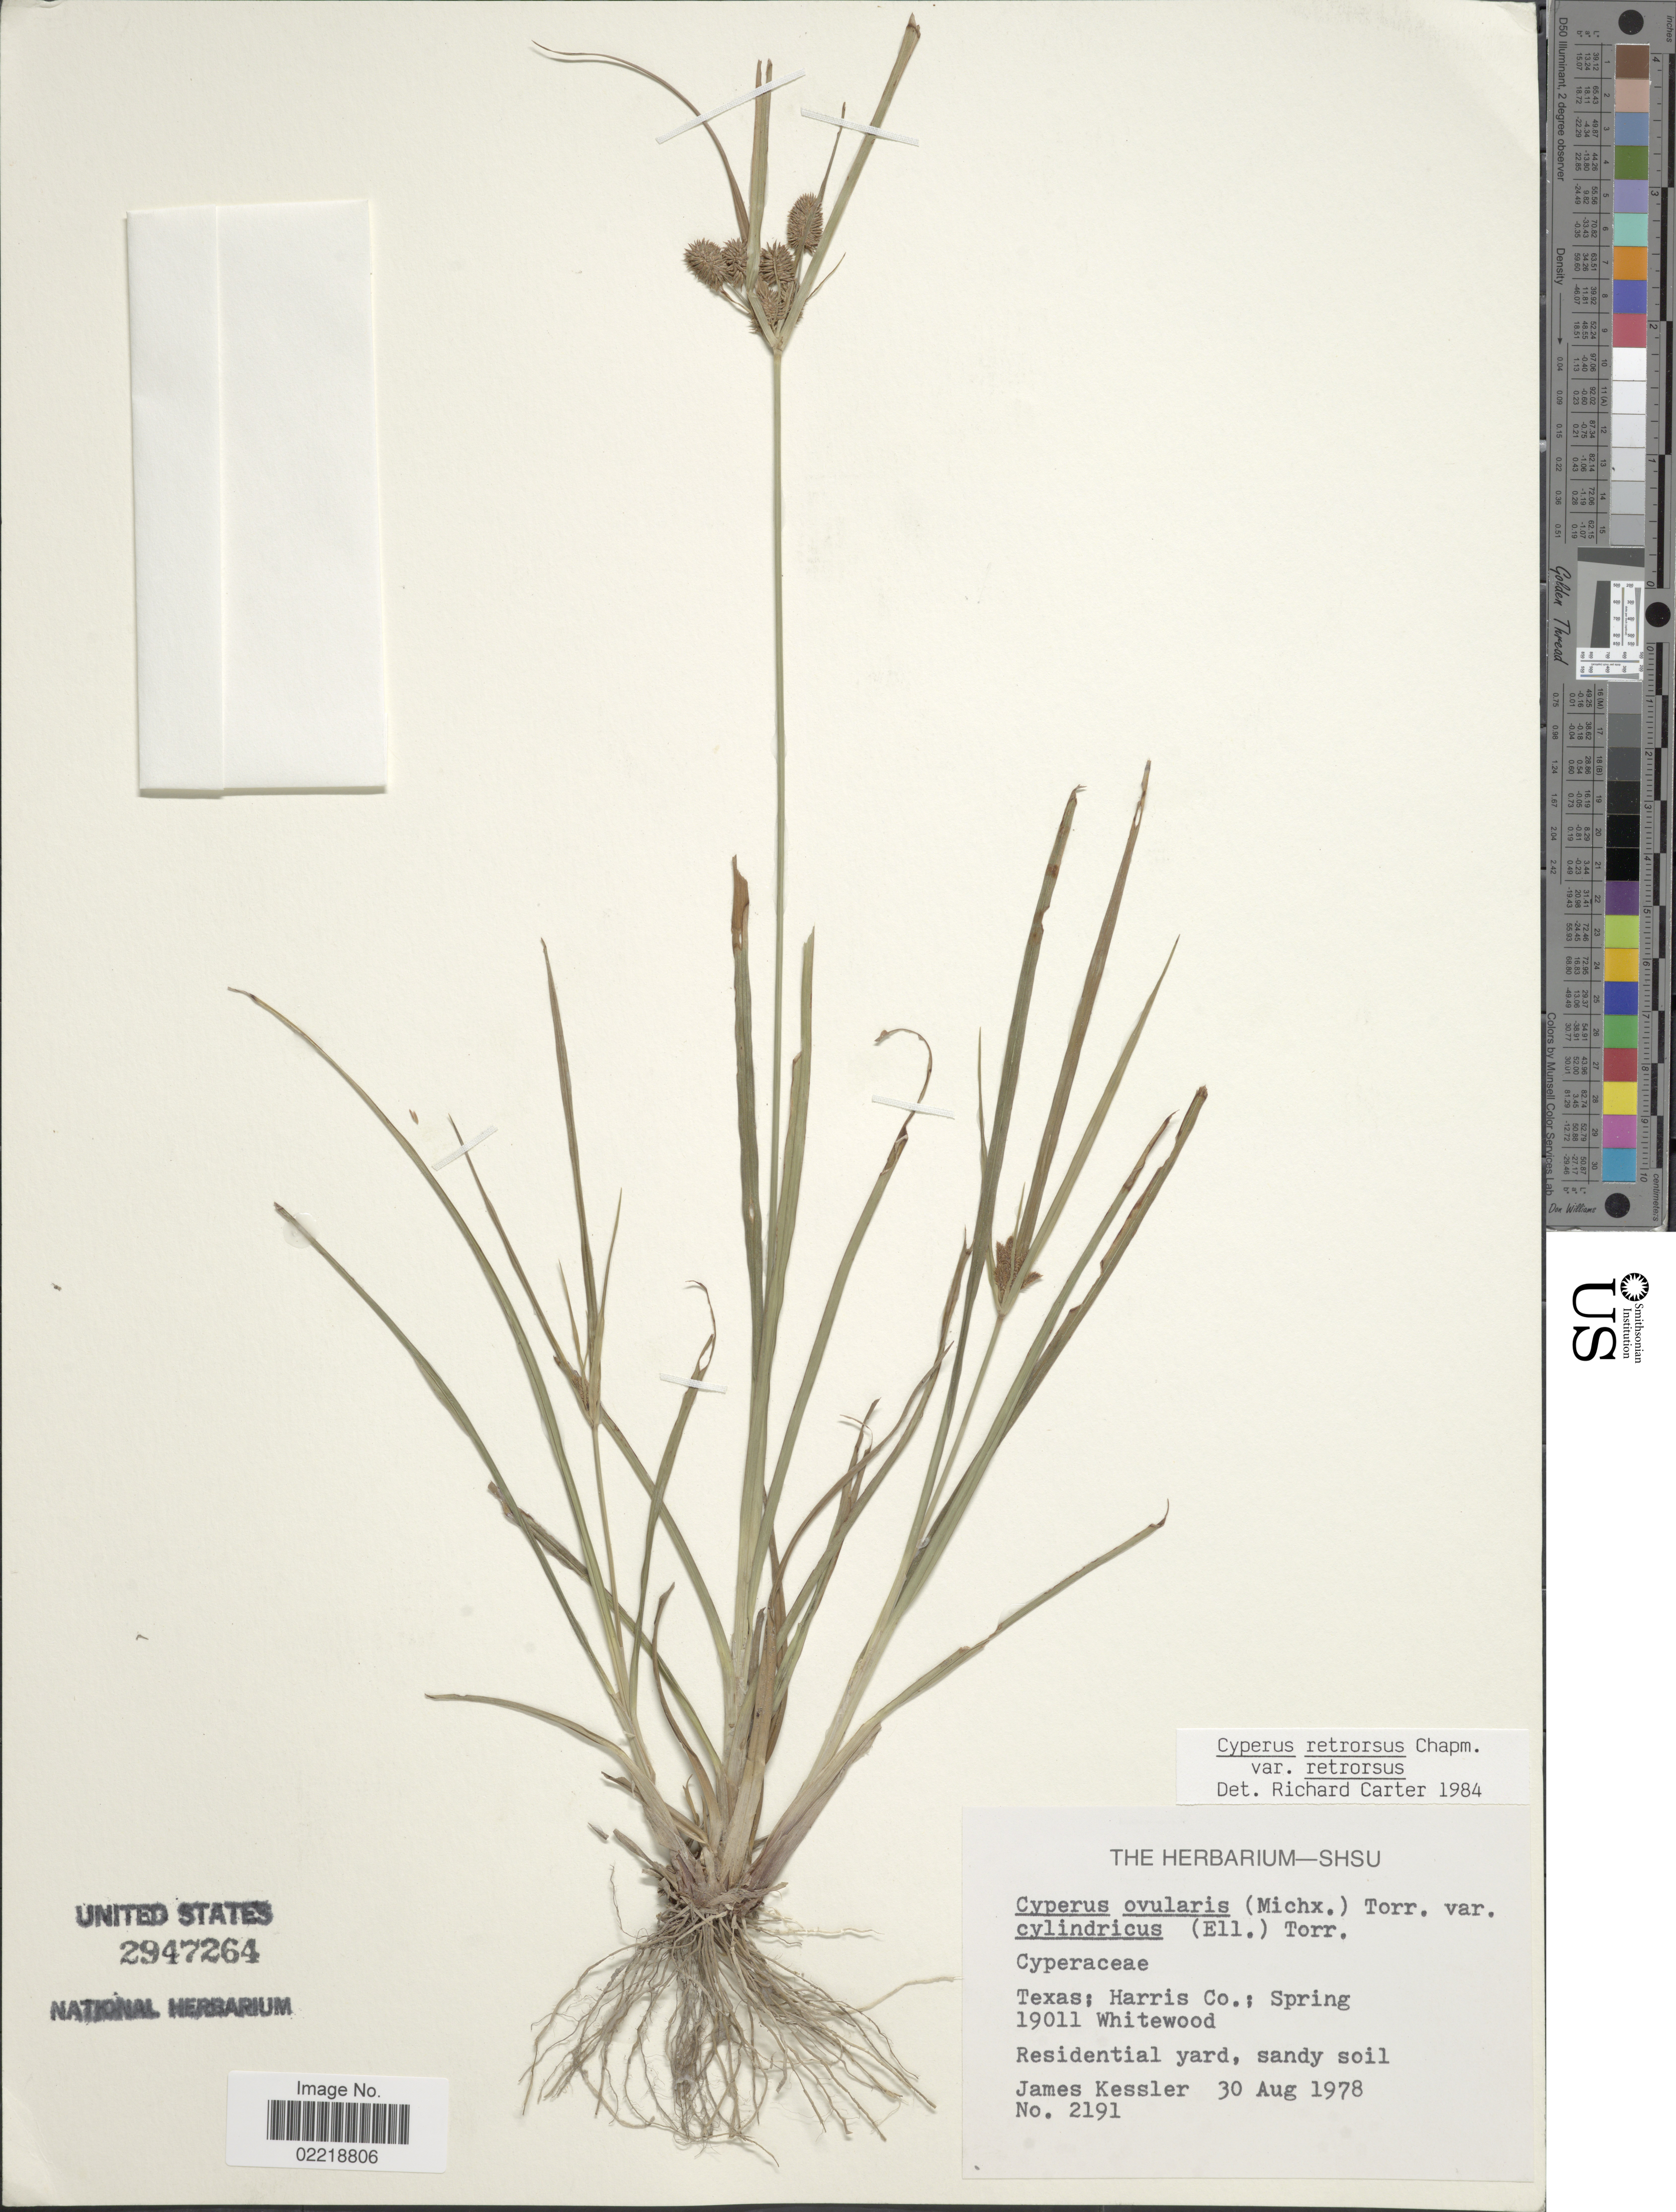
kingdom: Plantae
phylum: Tracheophyta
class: Liliopsida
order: Poales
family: Cyperaceae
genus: Cyperus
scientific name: Cyperus retrorsus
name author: Chapm.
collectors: J. W. Kessler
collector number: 2191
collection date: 1978-08-30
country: United States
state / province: Texas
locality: Harris Co.; Spring 19011 Whitewood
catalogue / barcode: US 2947264